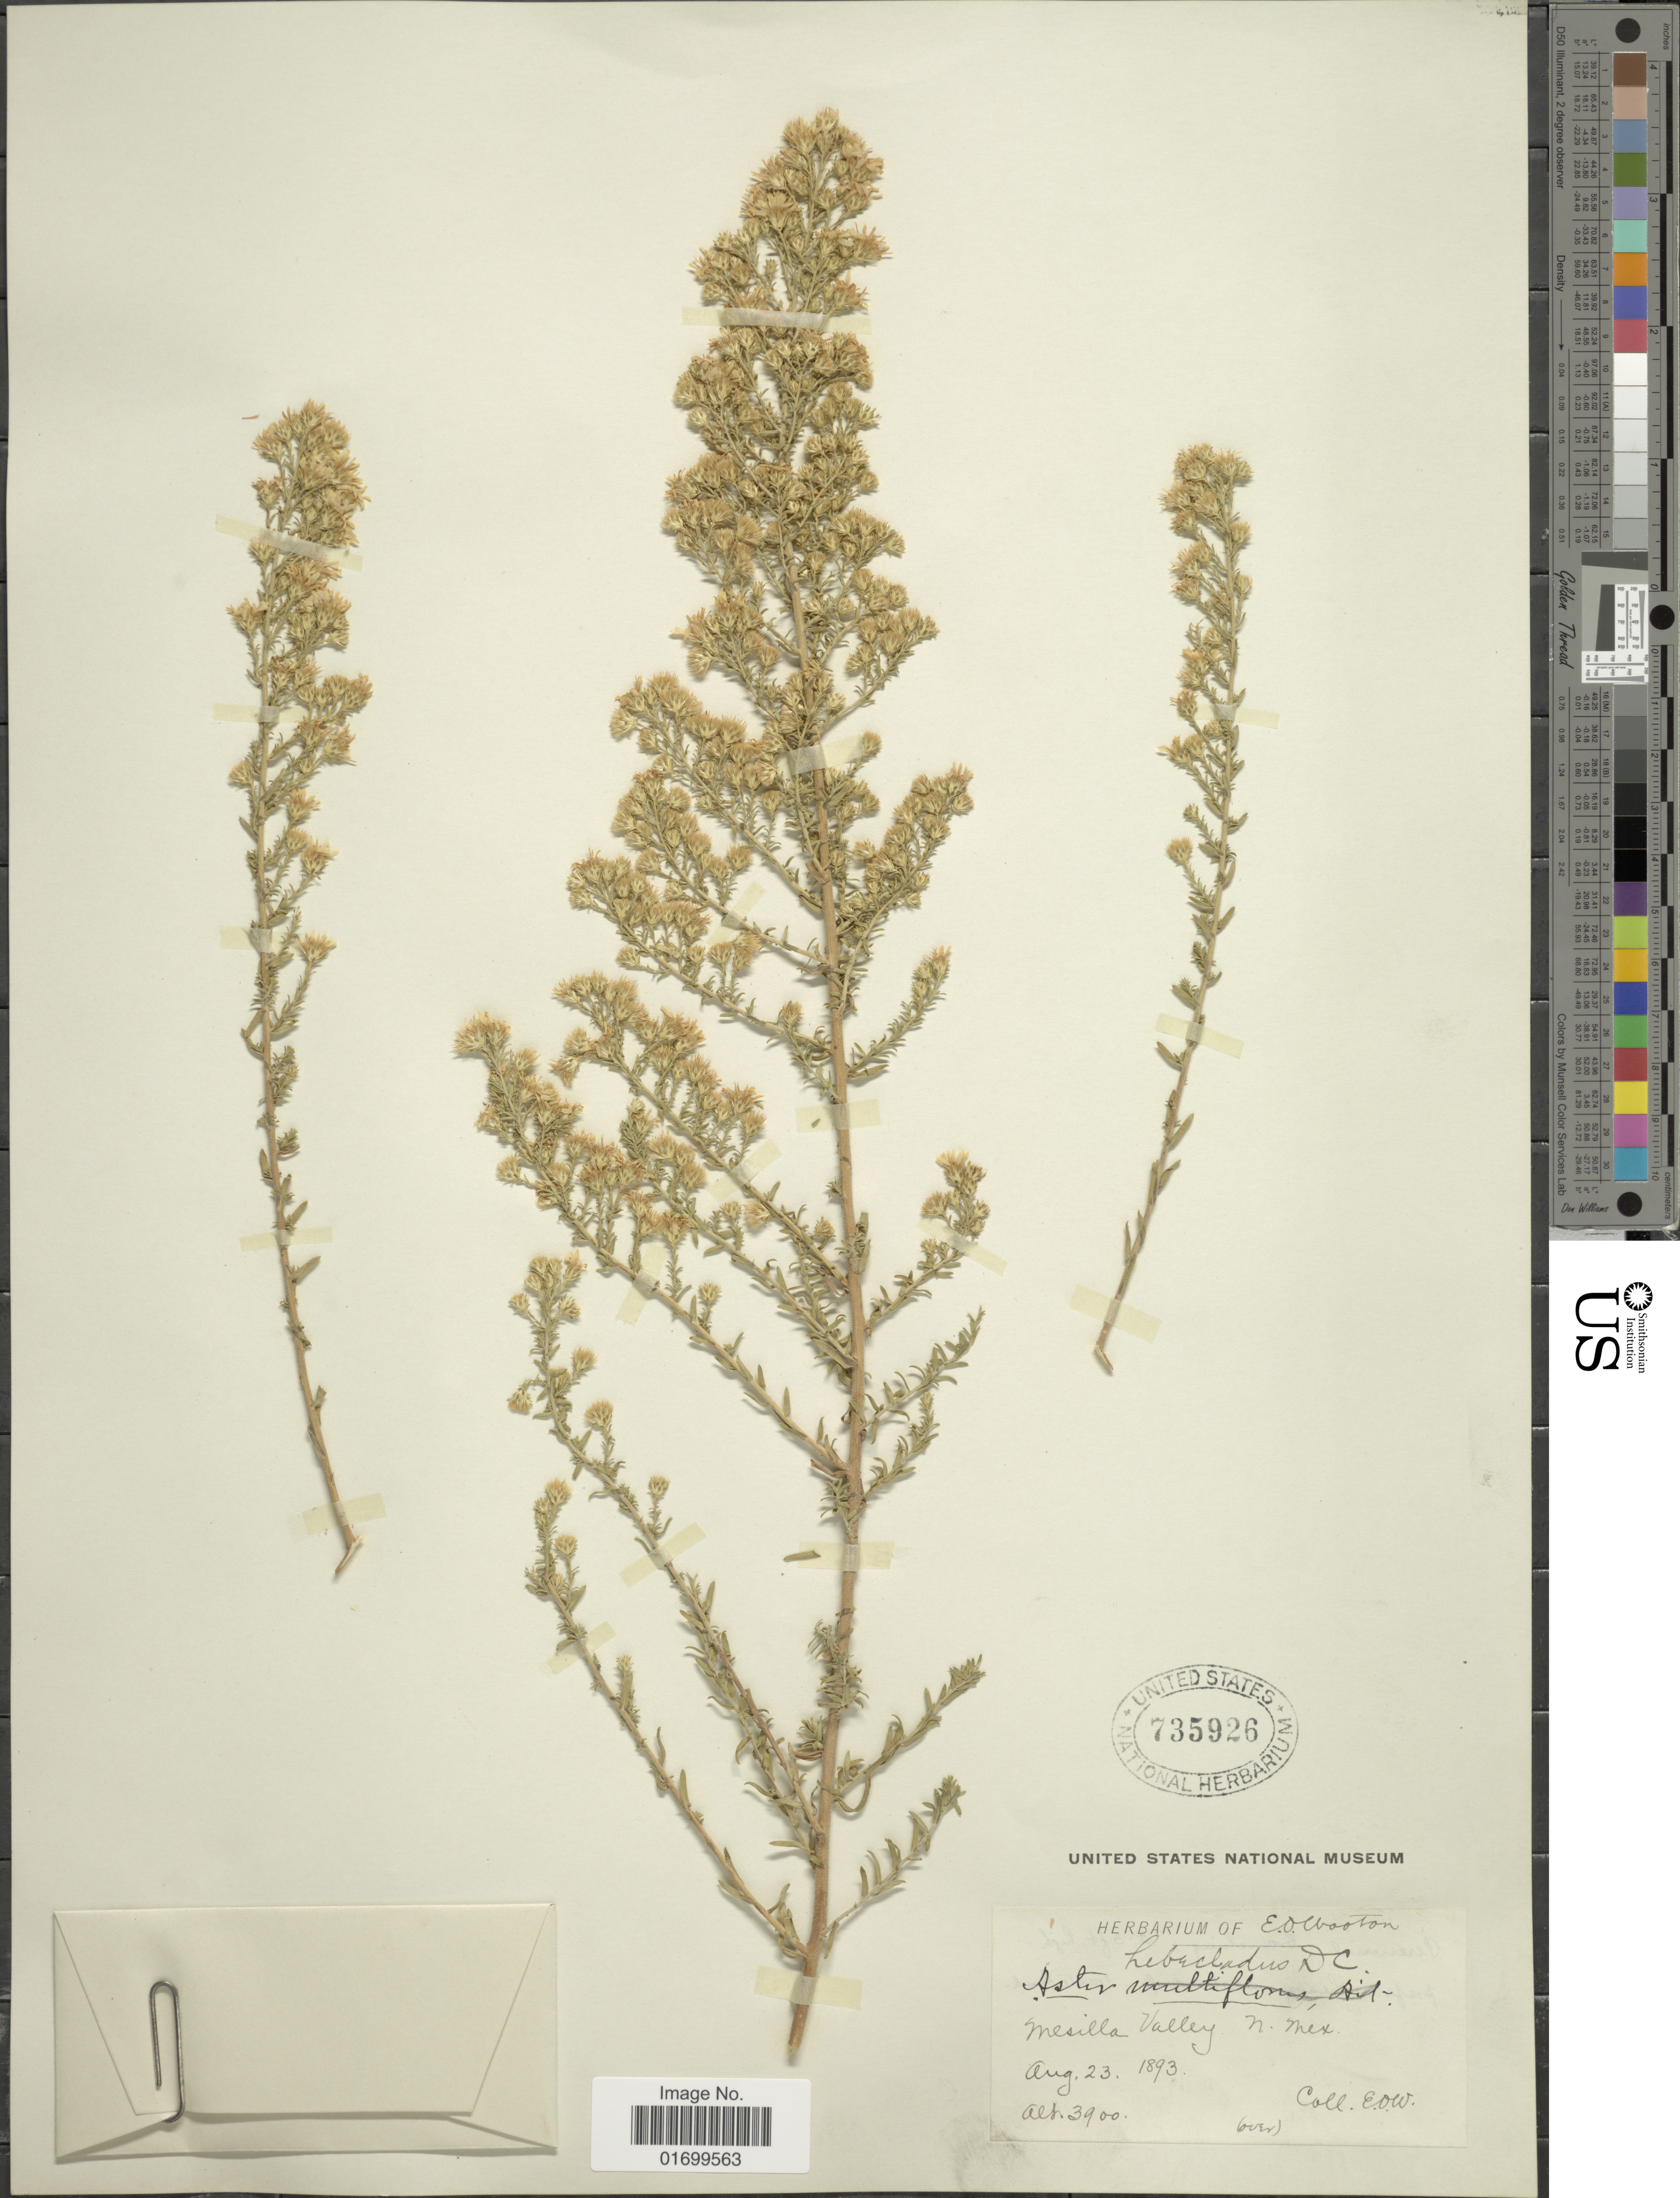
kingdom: Plantae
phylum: Tracheophyta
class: Magnoliopsida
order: Asterales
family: Asteraceae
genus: Symphyotrichum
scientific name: Symphyotrichum ericoides var. ericoides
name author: (L.) G.L. Nesom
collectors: E. O. Wooton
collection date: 1893-08-23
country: United States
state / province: New Mexico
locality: Mesilla Valley.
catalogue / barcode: US 735926